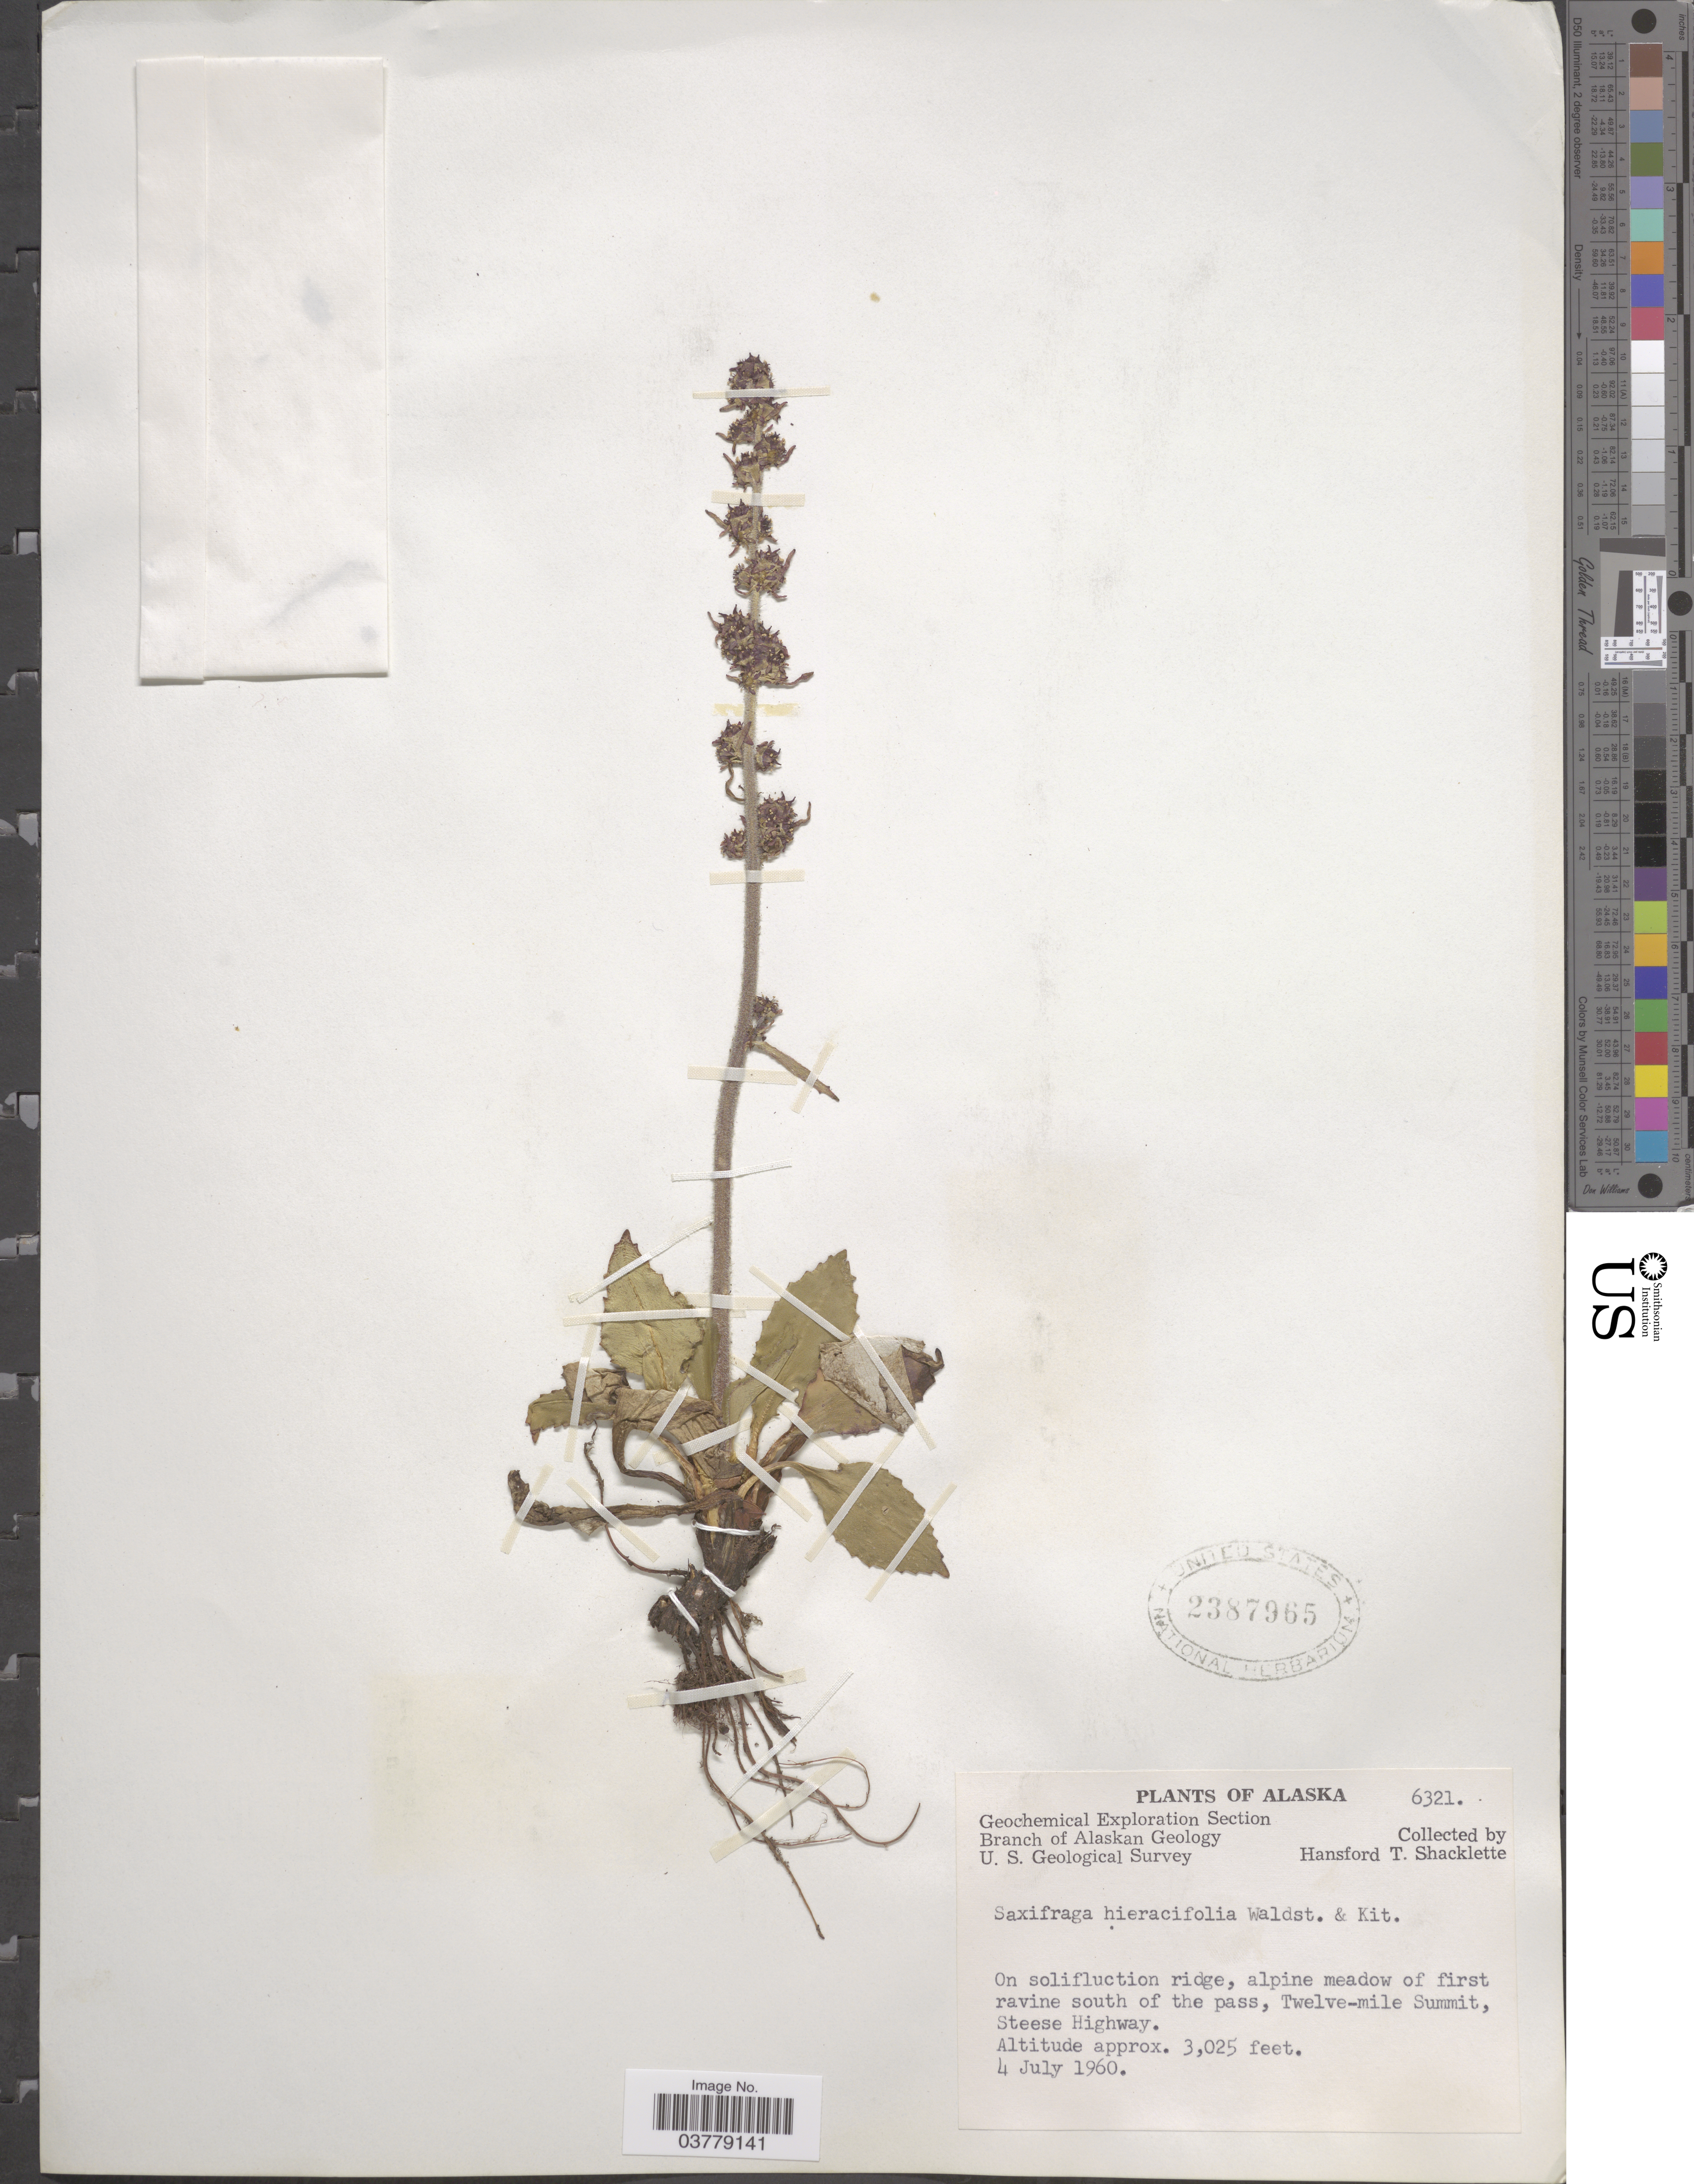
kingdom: Plantae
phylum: Tracheophyta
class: Magnoliopsida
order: Saxifragales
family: Saxifragaceae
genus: Micranthes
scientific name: Micranthes hieraciifolia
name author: (Waldst. & Kit. ex Willd.) Haw.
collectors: H. Shacklette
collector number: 6321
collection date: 1960-07-04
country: United States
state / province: Alaska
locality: On solifluction ridge, alpine meadow of first ravine south of the pass, Twelve-mile Summit, Steese Highway.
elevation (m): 922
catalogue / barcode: US 2387965